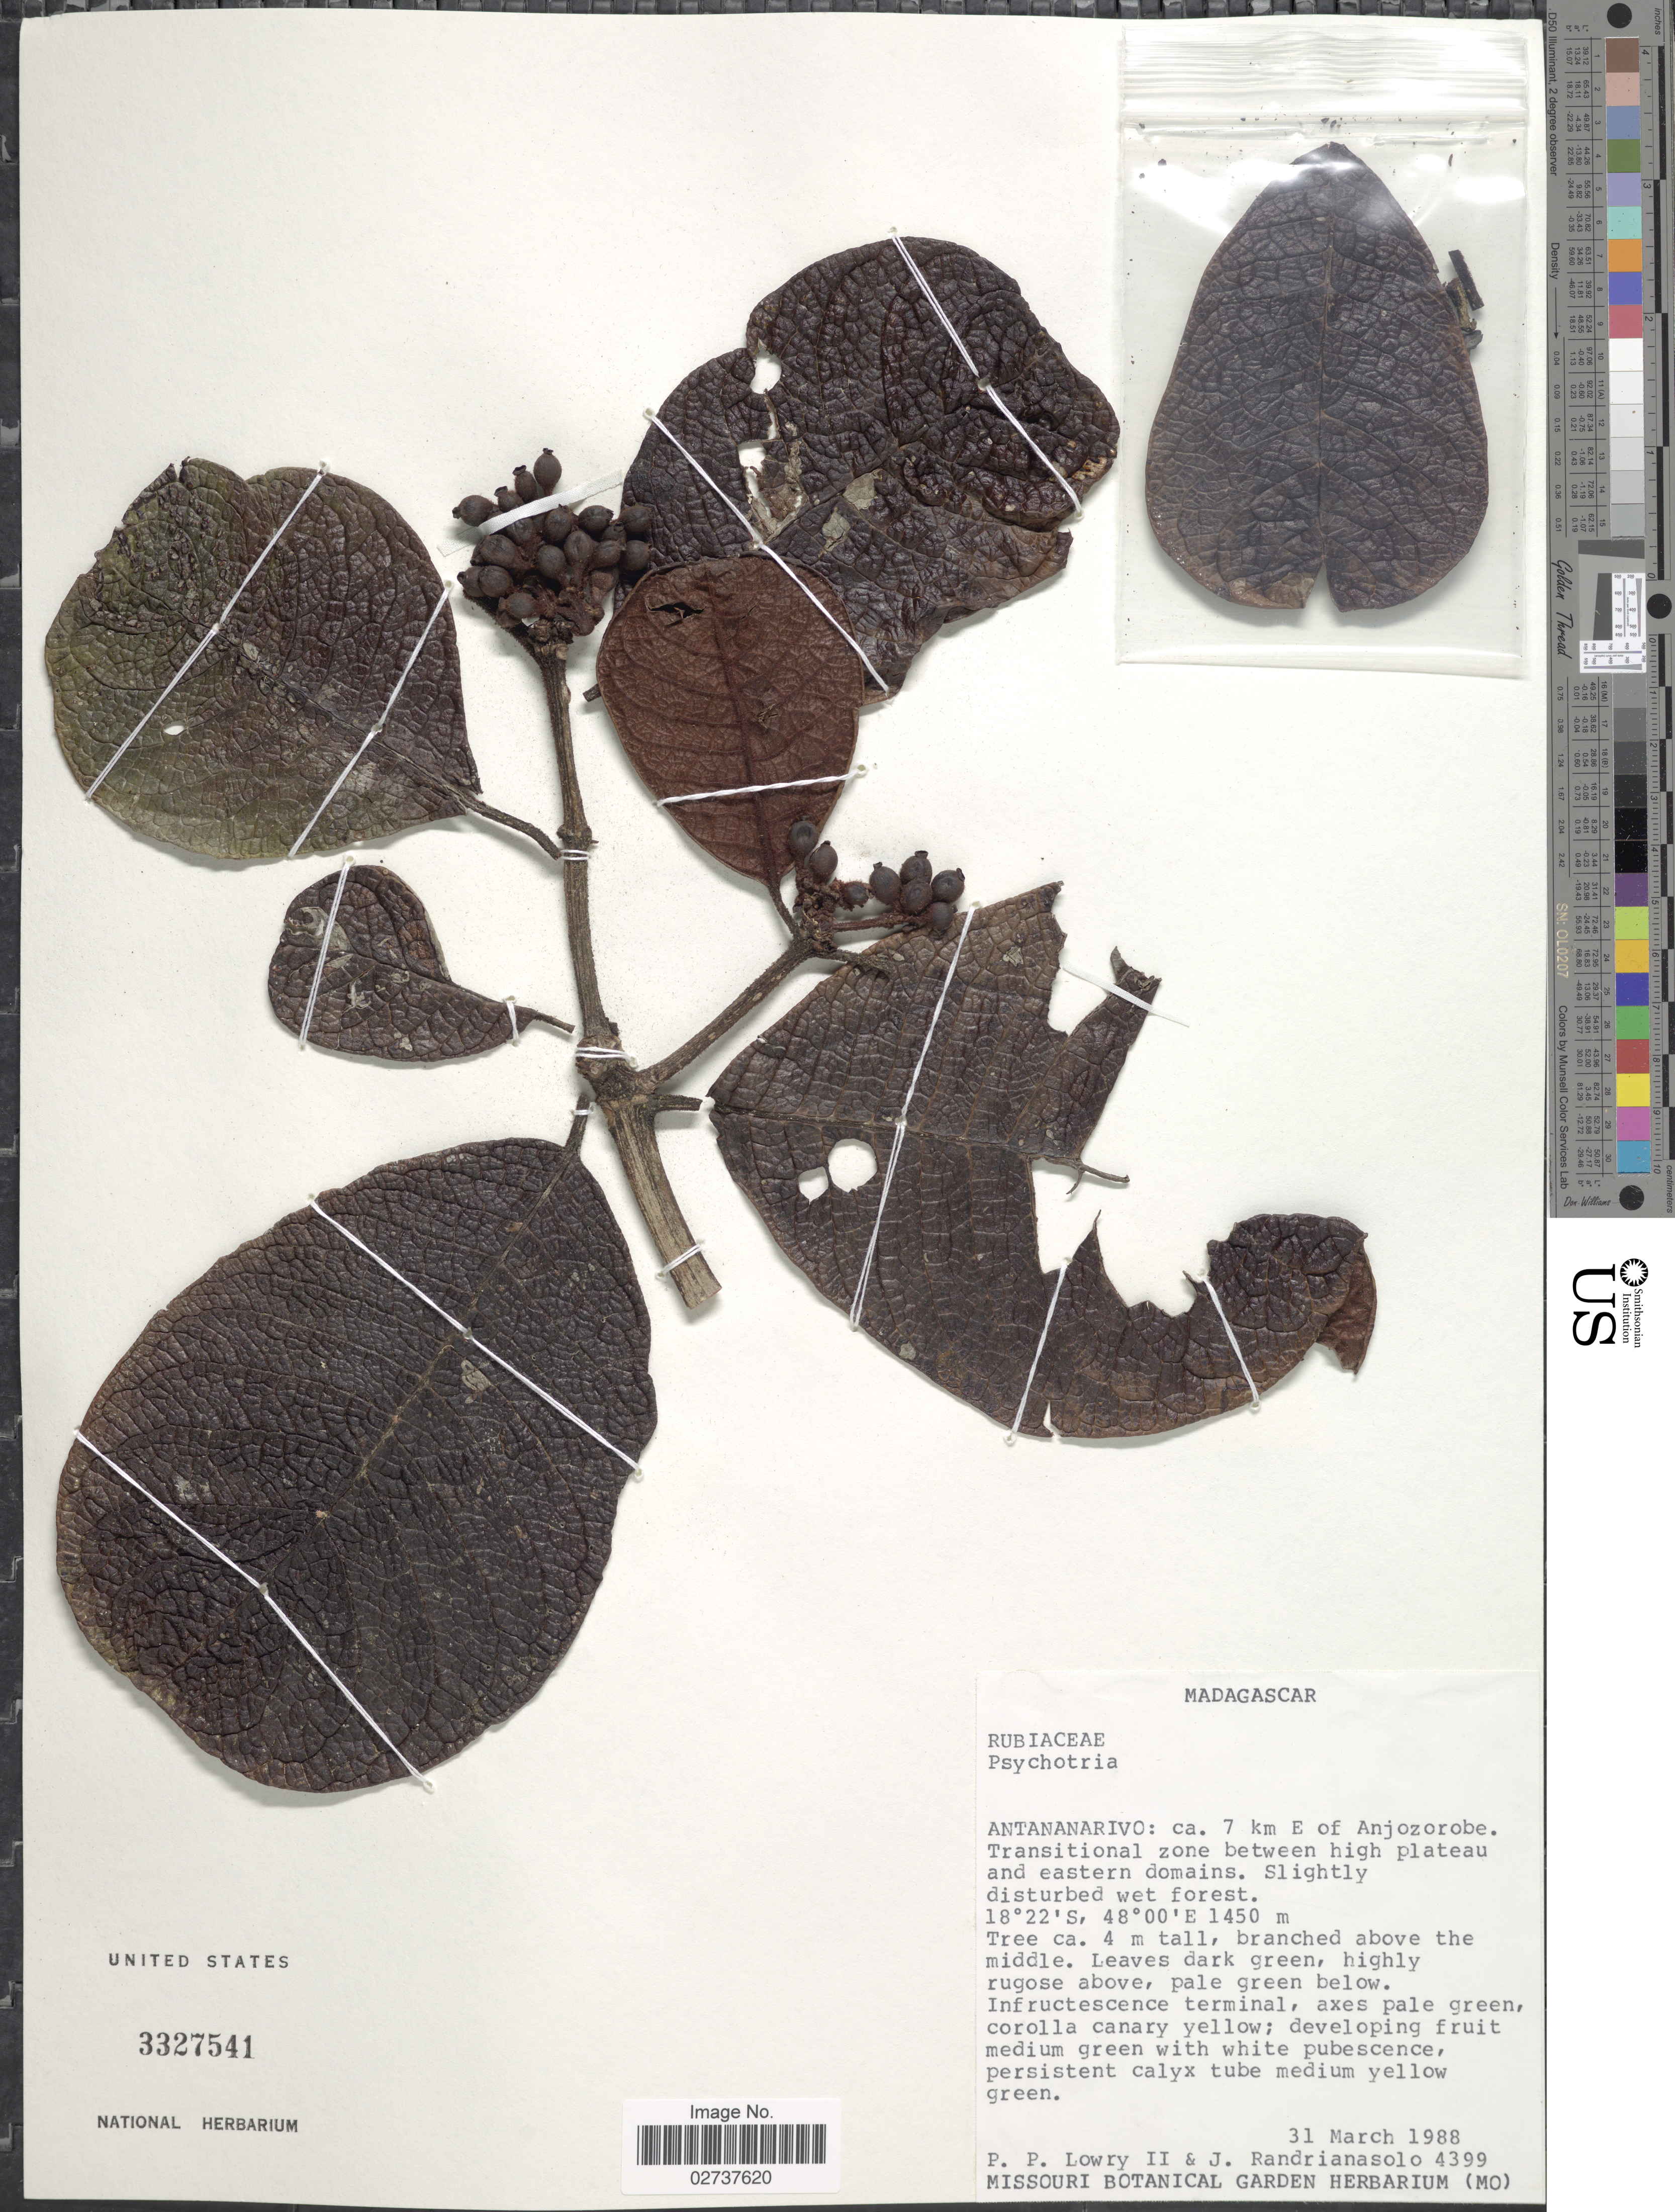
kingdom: Plantae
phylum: Tracheophyta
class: Magnoliopsida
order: Gentianales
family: Rubiaceae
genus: Psychotria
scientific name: Psychotria sp.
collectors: P. P. Lowry & J. Randrianasolo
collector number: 4399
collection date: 1988-03-31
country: Madagascar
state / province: Analamanga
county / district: Anjozorobe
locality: Ca. 7 km E of Anjozorobe, Transitional zone between high plateau and eastern domains.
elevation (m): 1450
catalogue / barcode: US 3327541